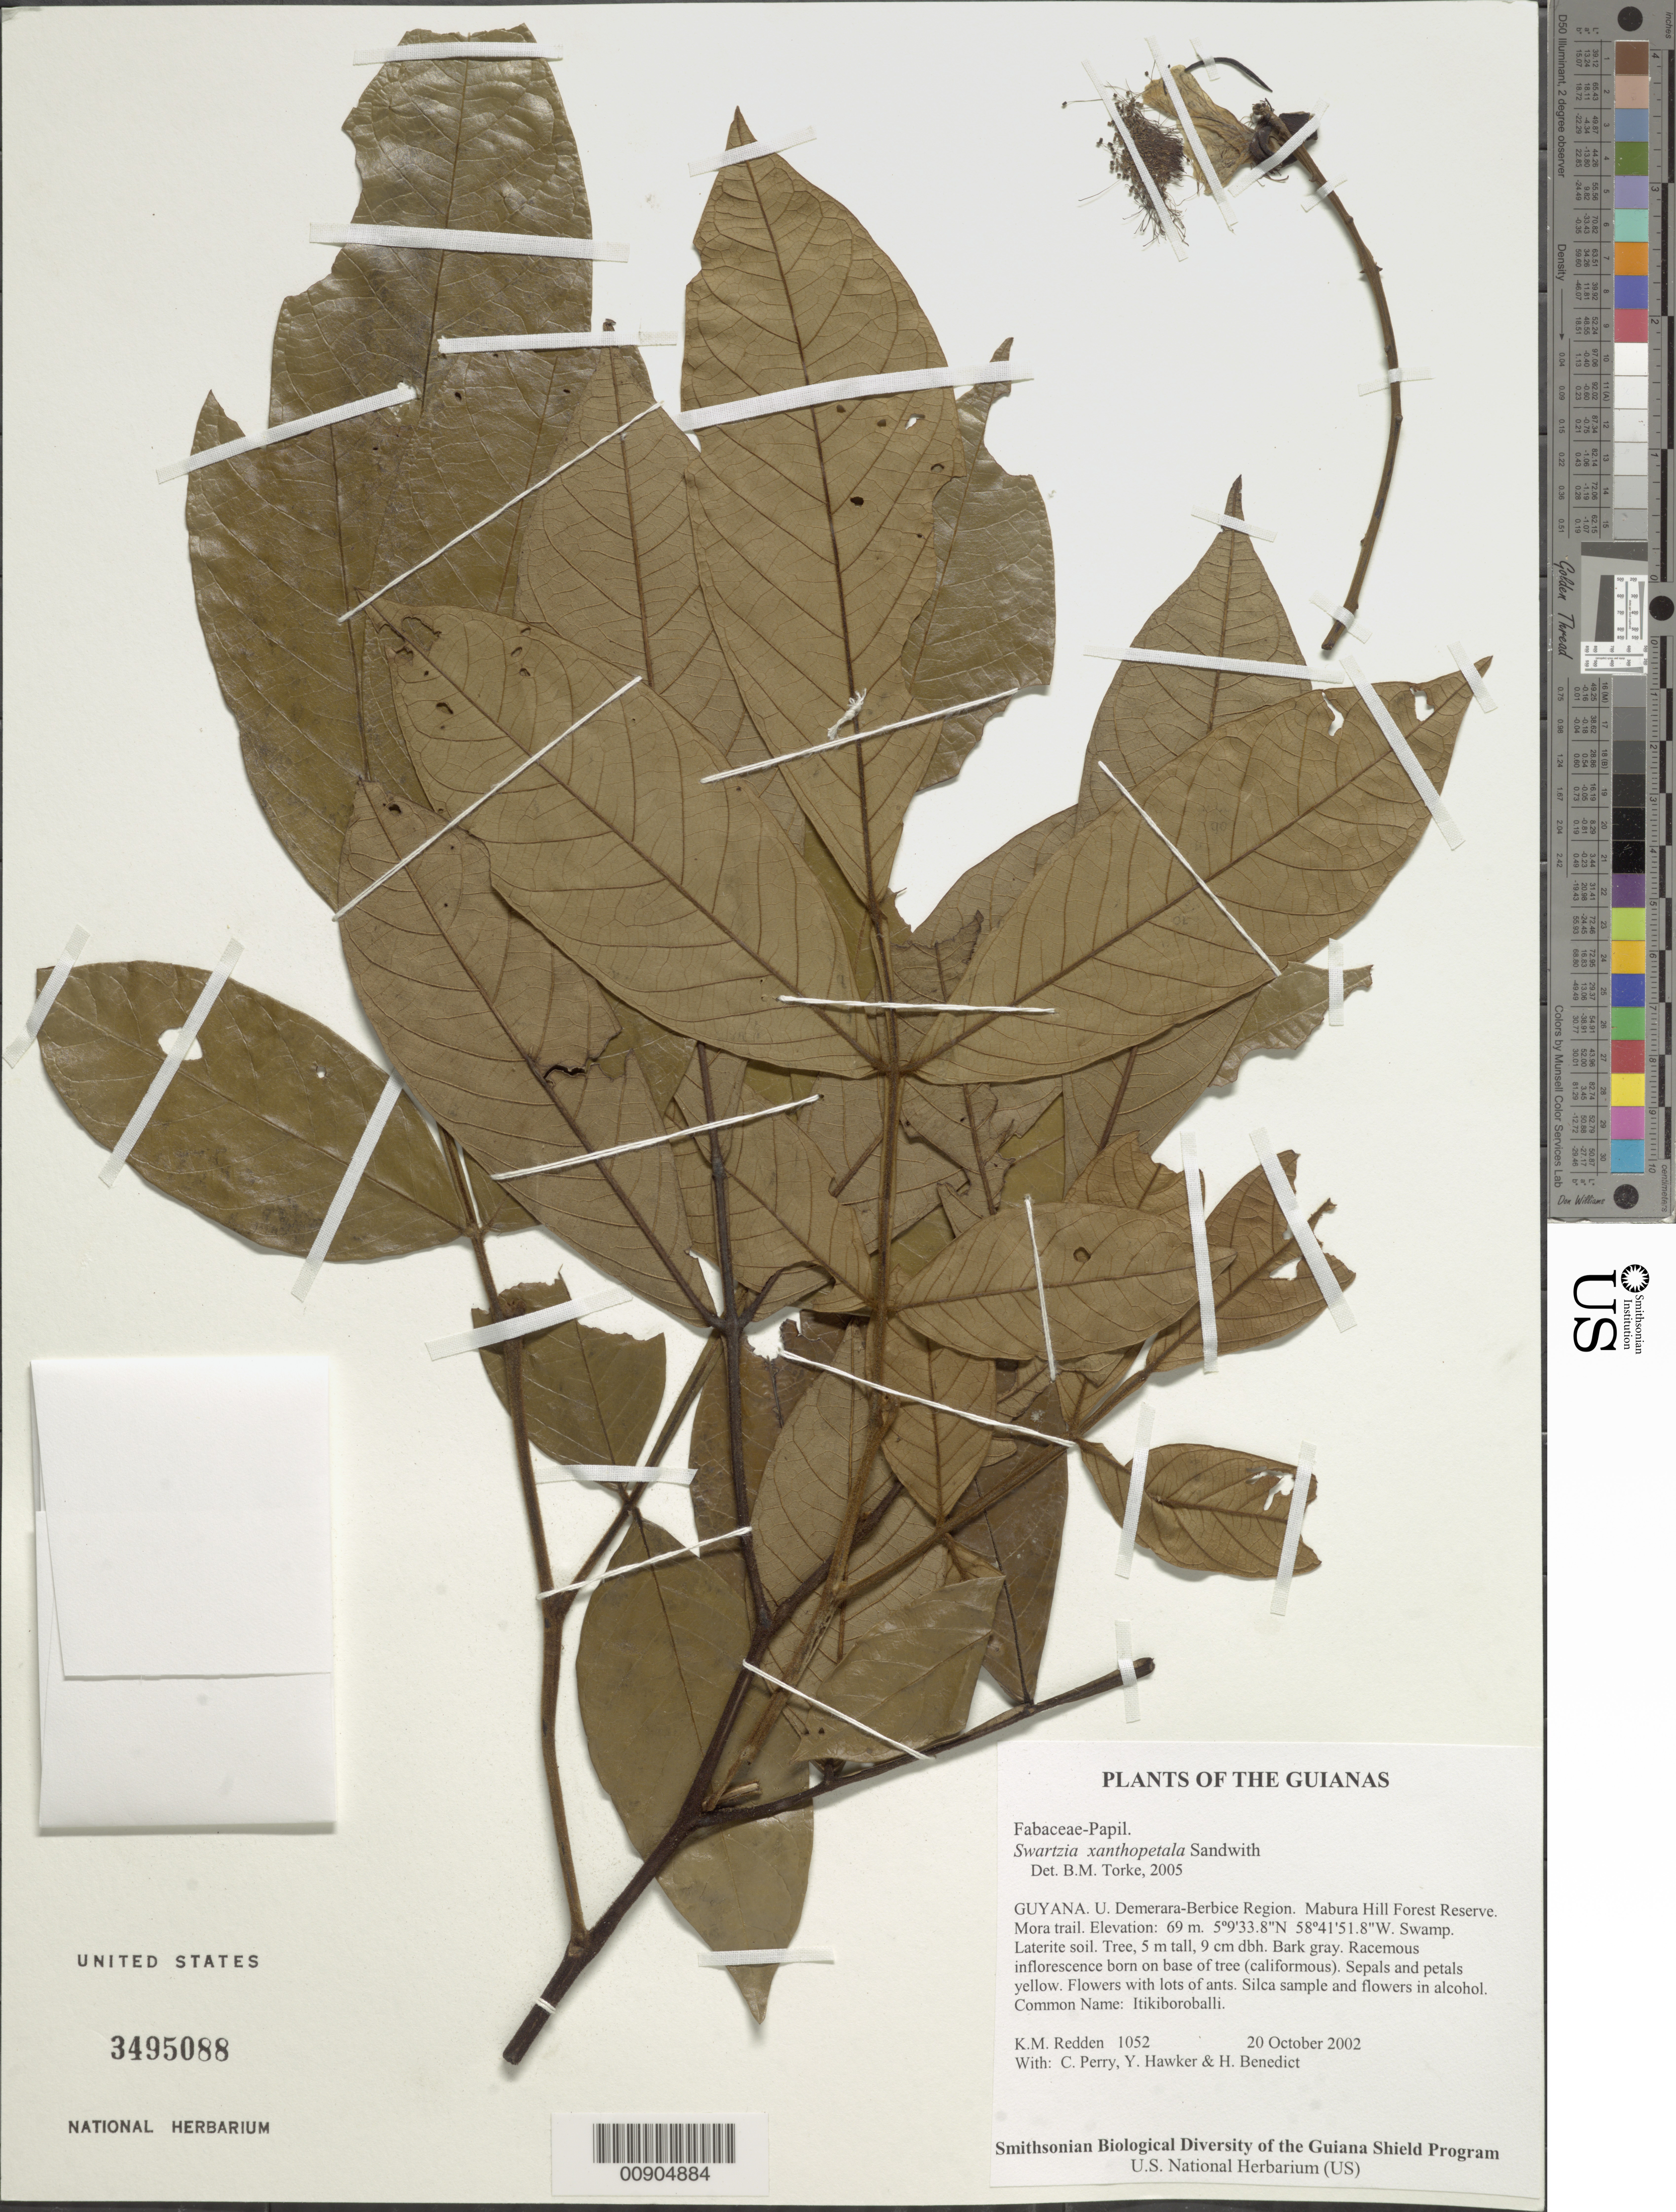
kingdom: Plantae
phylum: Tracheophyta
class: Magnoliopsida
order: Fabales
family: Fabaceae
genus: Swartzia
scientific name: Swartzia xanthopetala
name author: Sandwith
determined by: Torke, B. M., (MO)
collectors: K. M. Redden, C. Perry, Y. Hawker & H. Benedict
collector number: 1052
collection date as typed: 20 October 2002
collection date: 2002-10-20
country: Guyana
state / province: U. Demerara-Berbice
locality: Mabura Hill Forest Reserve. Mora trail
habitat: Swamp. Laterite soil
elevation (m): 69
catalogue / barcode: US 3495088